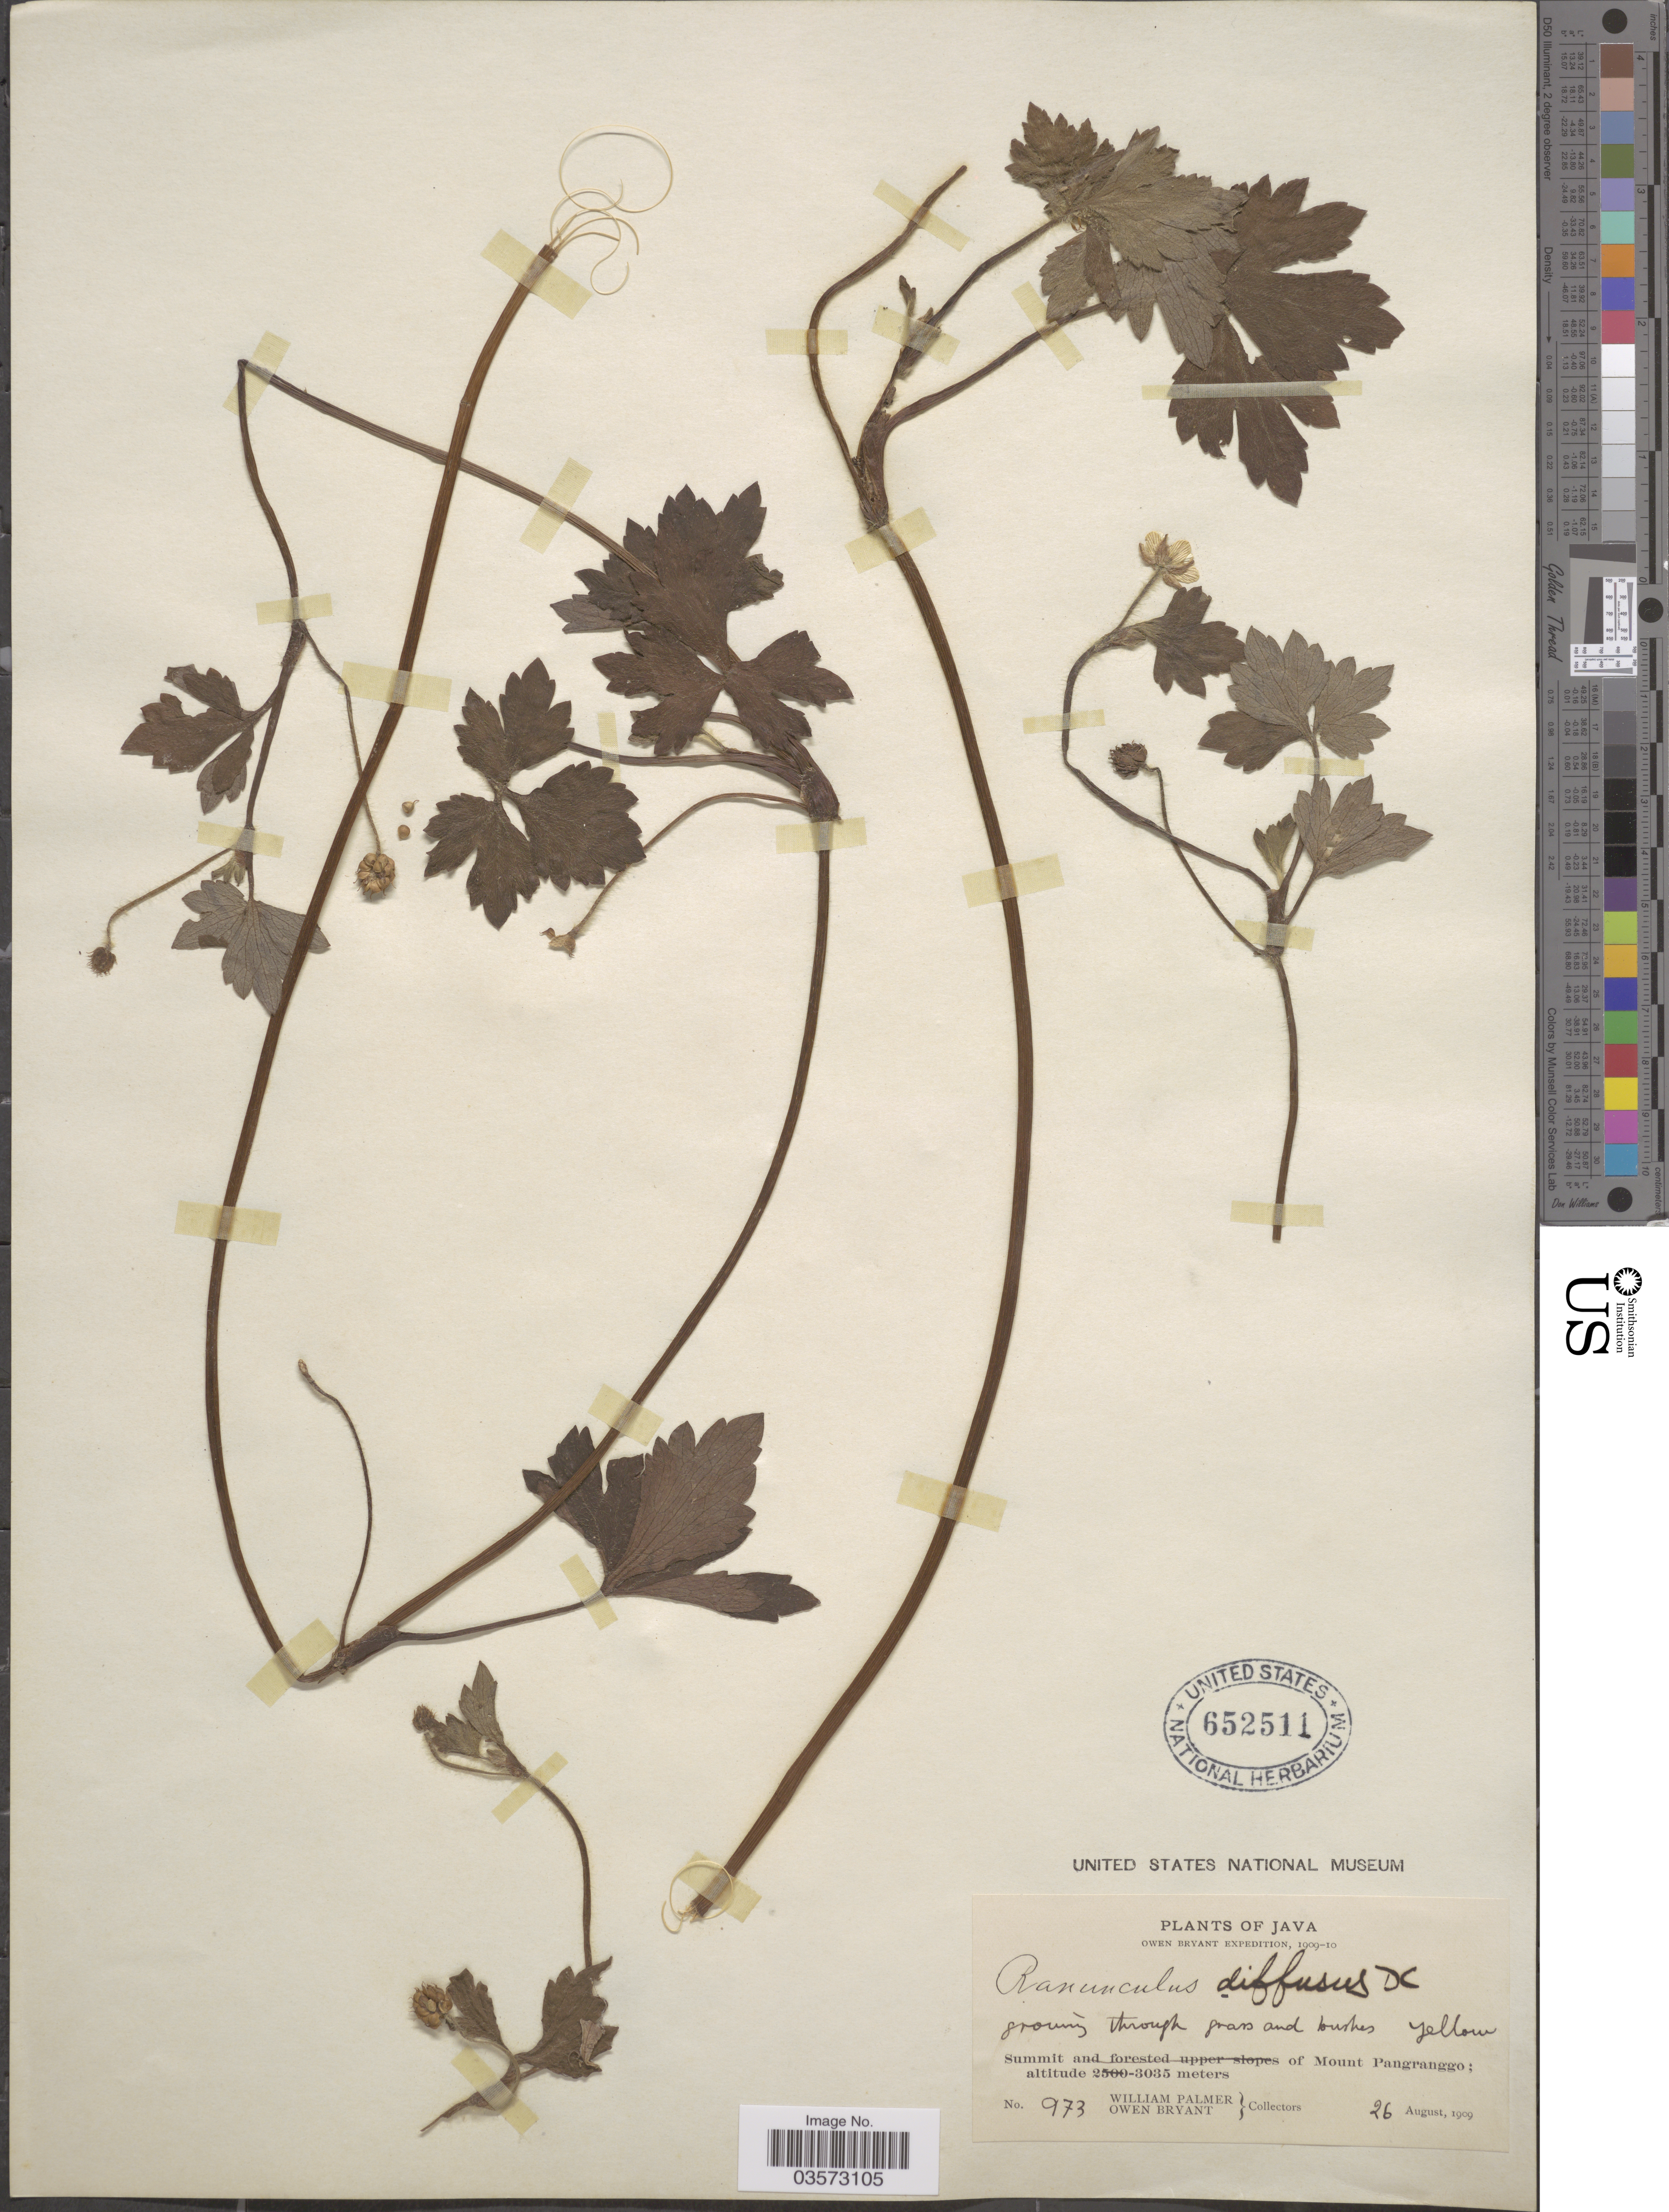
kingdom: Plantae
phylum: Tracheophyta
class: Magnoliopsida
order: Ranunculales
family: Ranunculaceae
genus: Ranunculus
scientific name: Ranunculus diffusus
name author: DC.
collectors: W. Palmer & O. Bryant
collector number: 973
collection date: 1909-08-26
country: Indonesia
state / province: Java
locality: Summit of Mount Pangranggo.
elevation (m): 3035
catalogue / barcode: US 652511